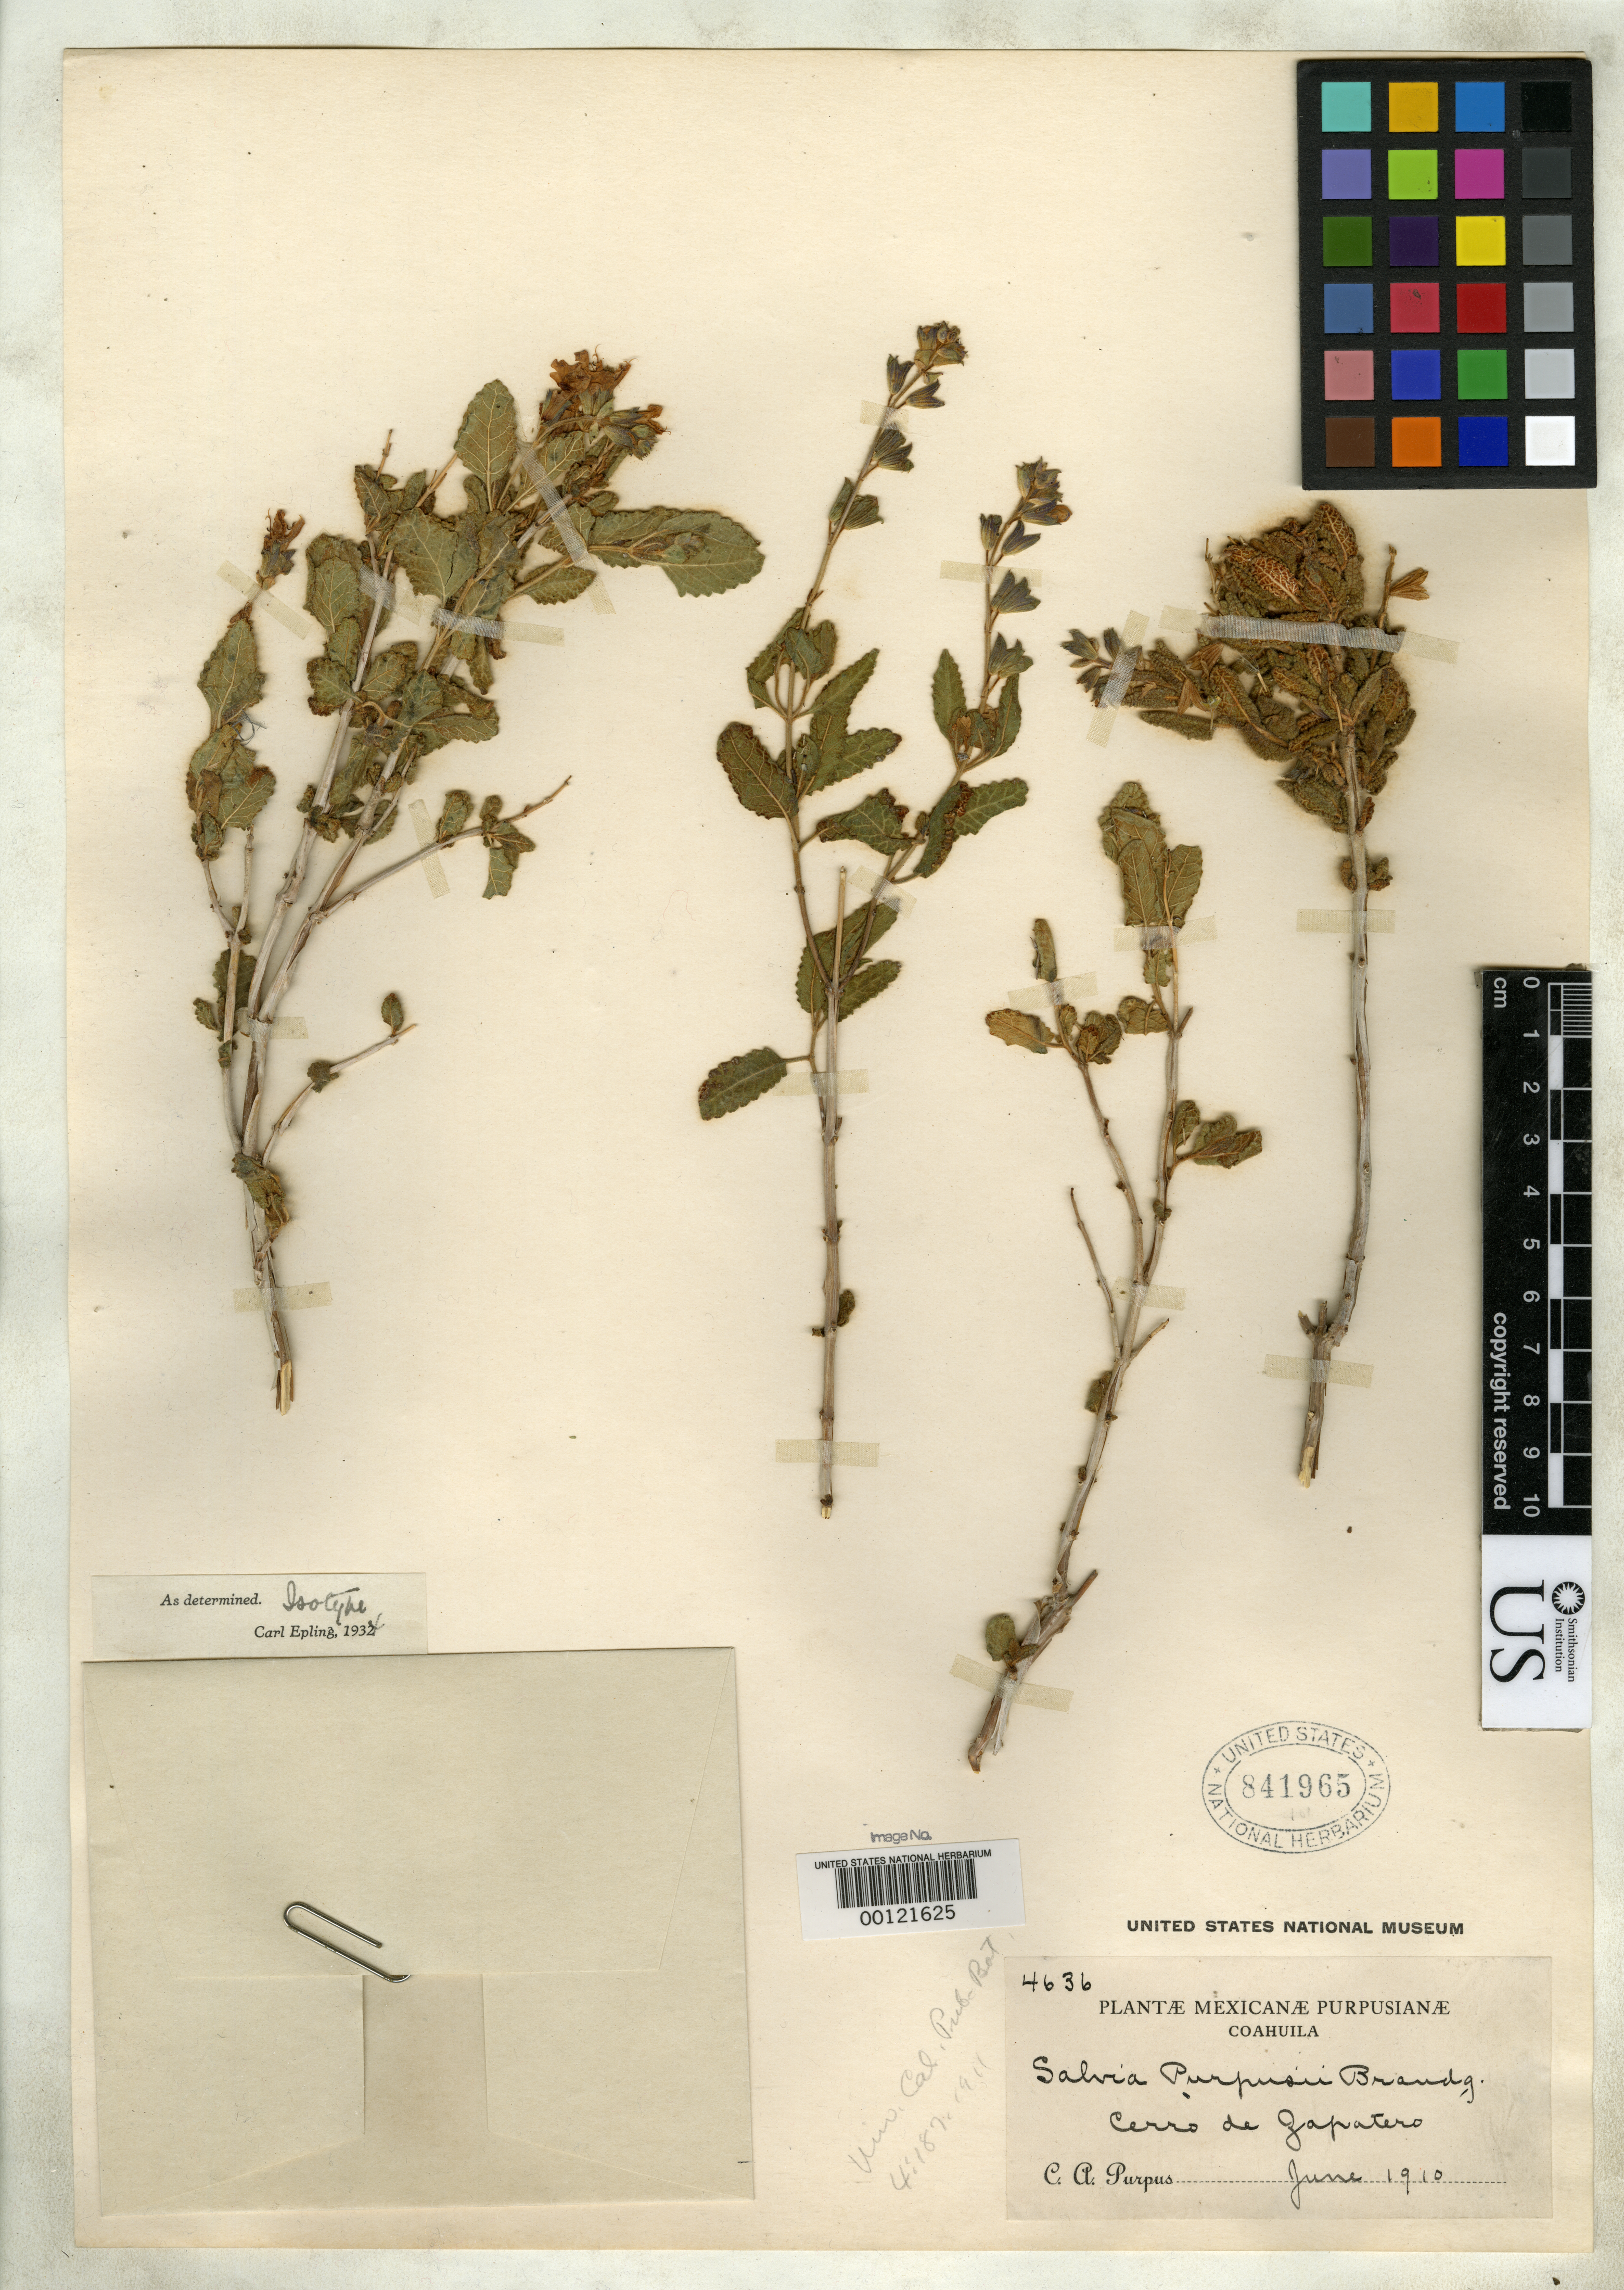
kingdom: Plantae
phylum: Tracheophyta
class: Magnoliopsida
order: Lamiales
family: Lamiaceae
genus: Salvia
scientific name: Salvia purpusii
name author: Brandegee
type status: Isotype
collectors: C. A. Purpus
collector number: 4636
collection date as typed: Jun 1910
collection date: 1910-06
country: Mexico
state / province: Coahuila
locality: Cerro de Zapatero.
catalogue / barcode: US 841965